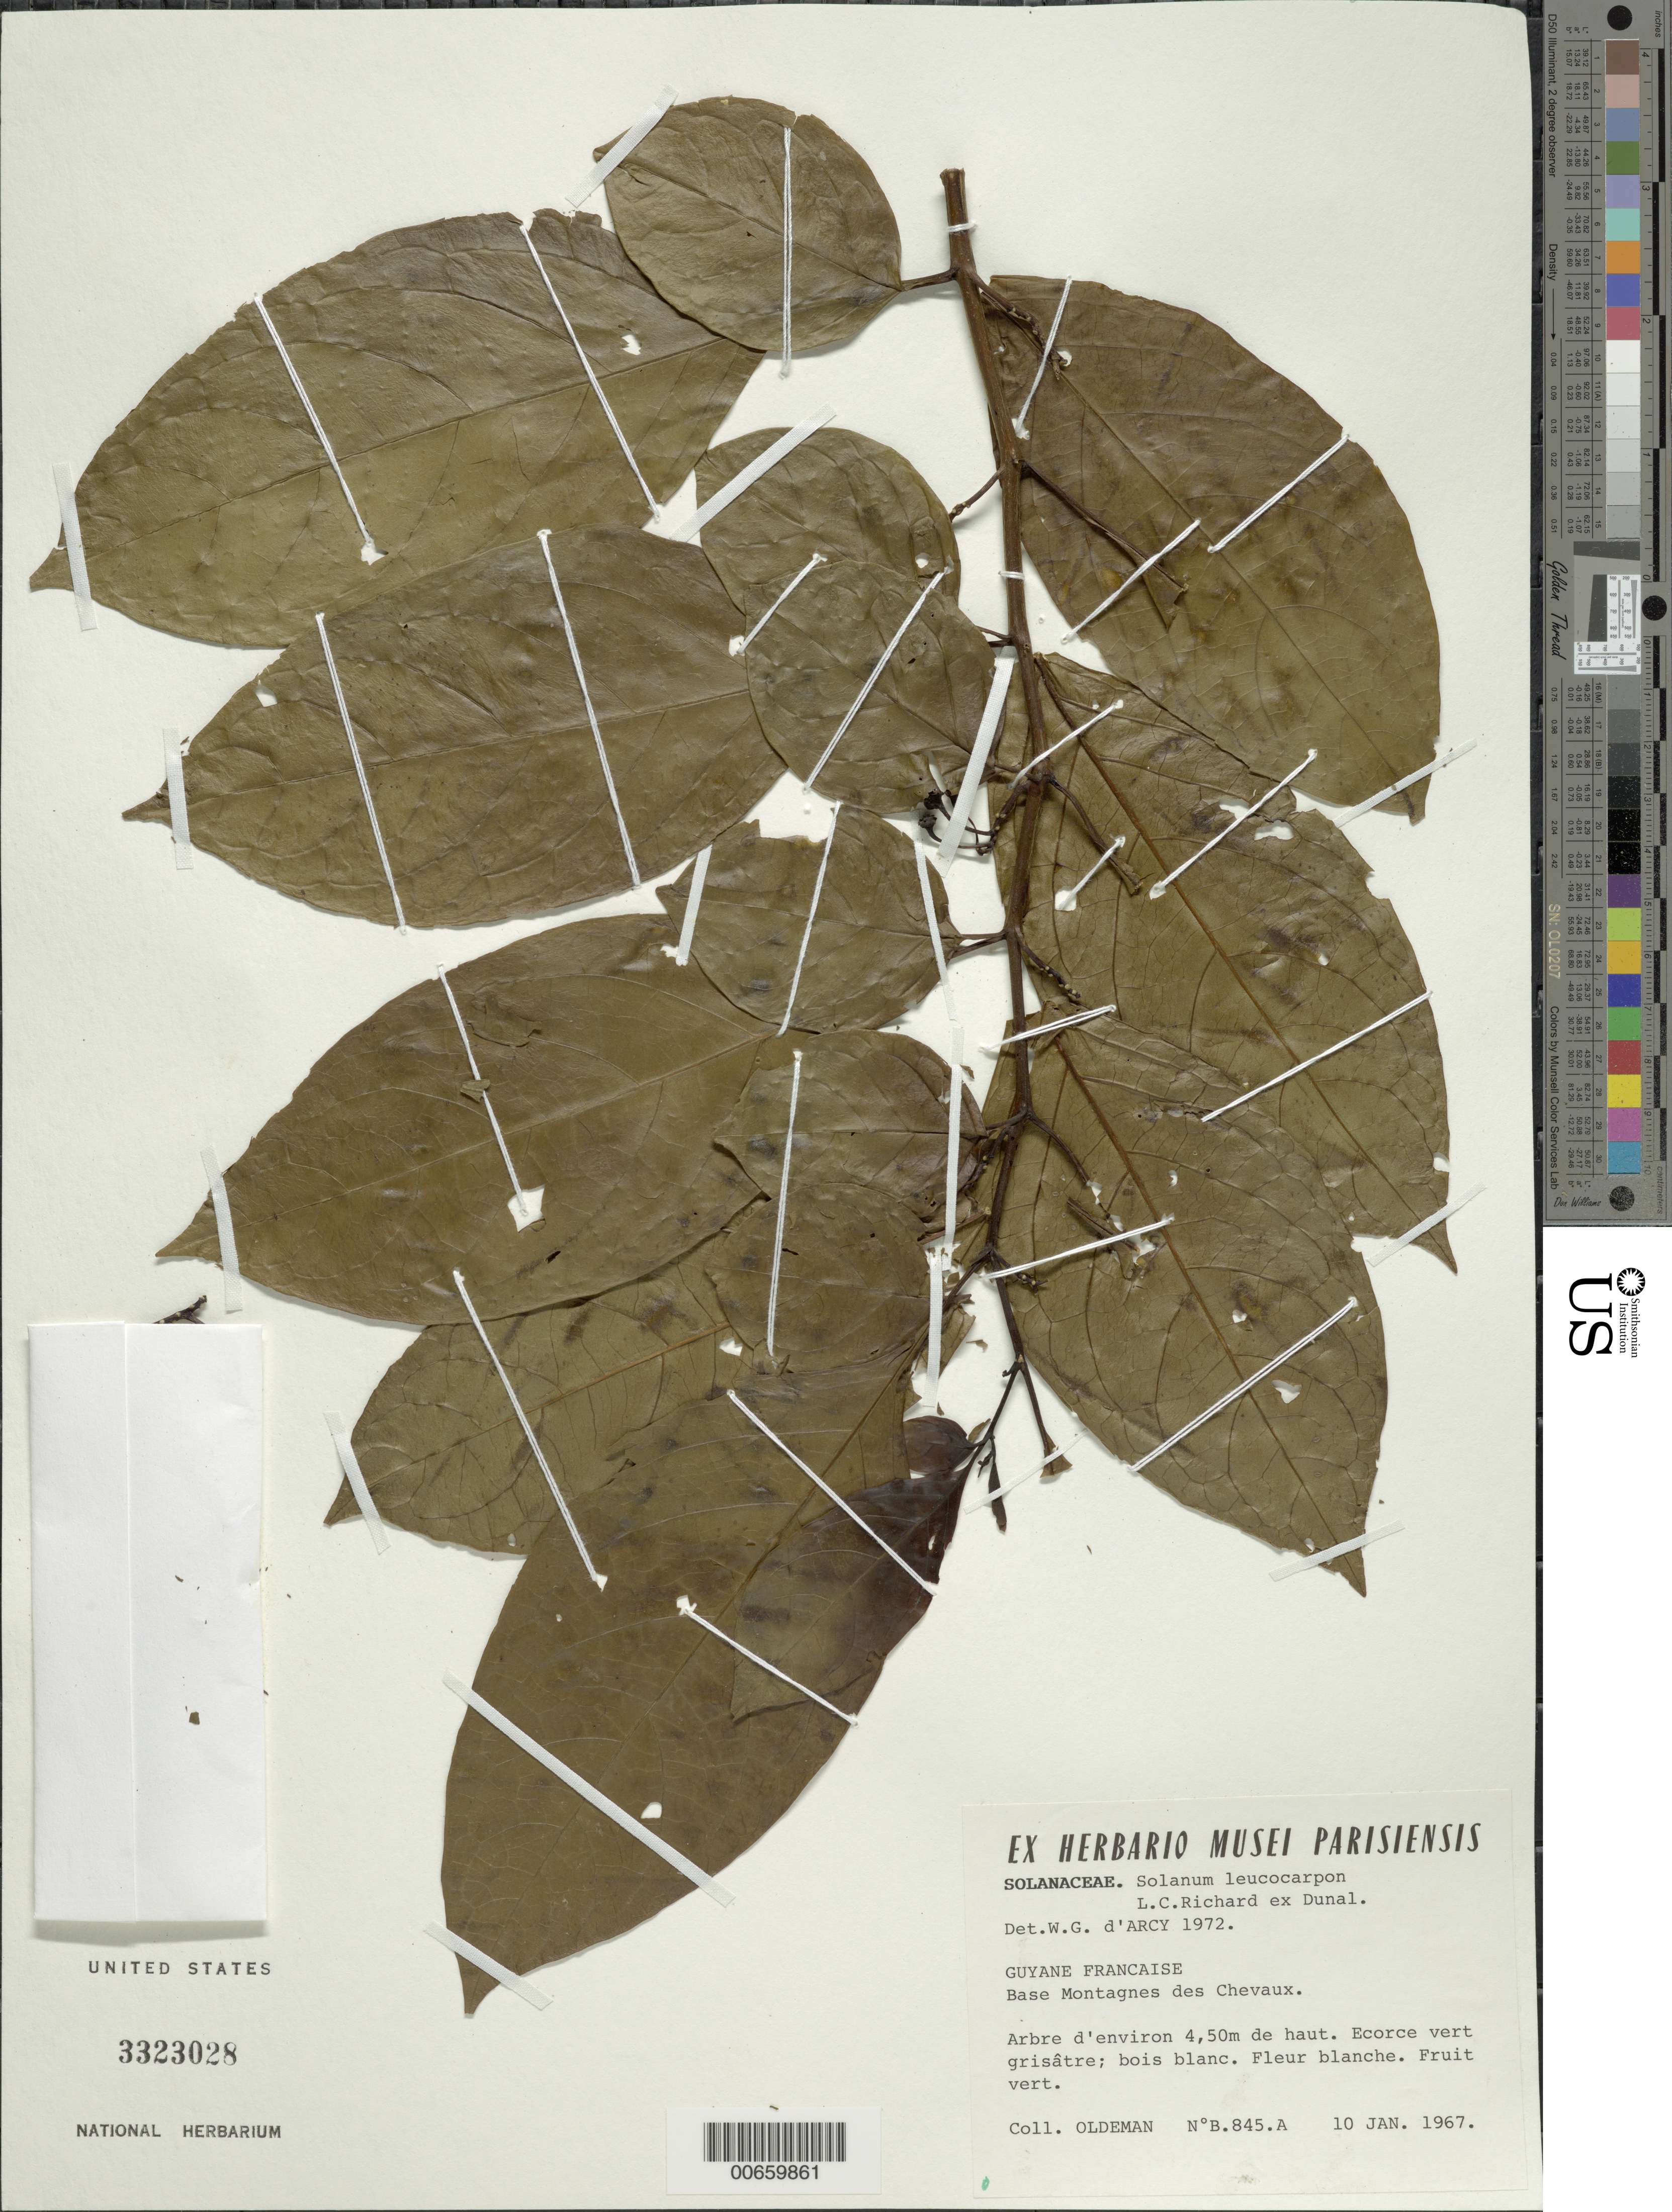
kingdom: Plantae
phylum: Tracheophyta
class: Magnoliopsida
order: Solanales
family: Solanaceae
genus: Solanum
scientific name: Solanum leucocarpon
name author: Dunal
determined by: D'Arcy, W. G.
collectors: R. Oldeman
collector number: B 845a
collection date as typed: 1 Jan 1967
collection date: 1967-01-01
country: French Guiana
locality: Montagnes de Chavaux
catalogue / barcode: US 3323028